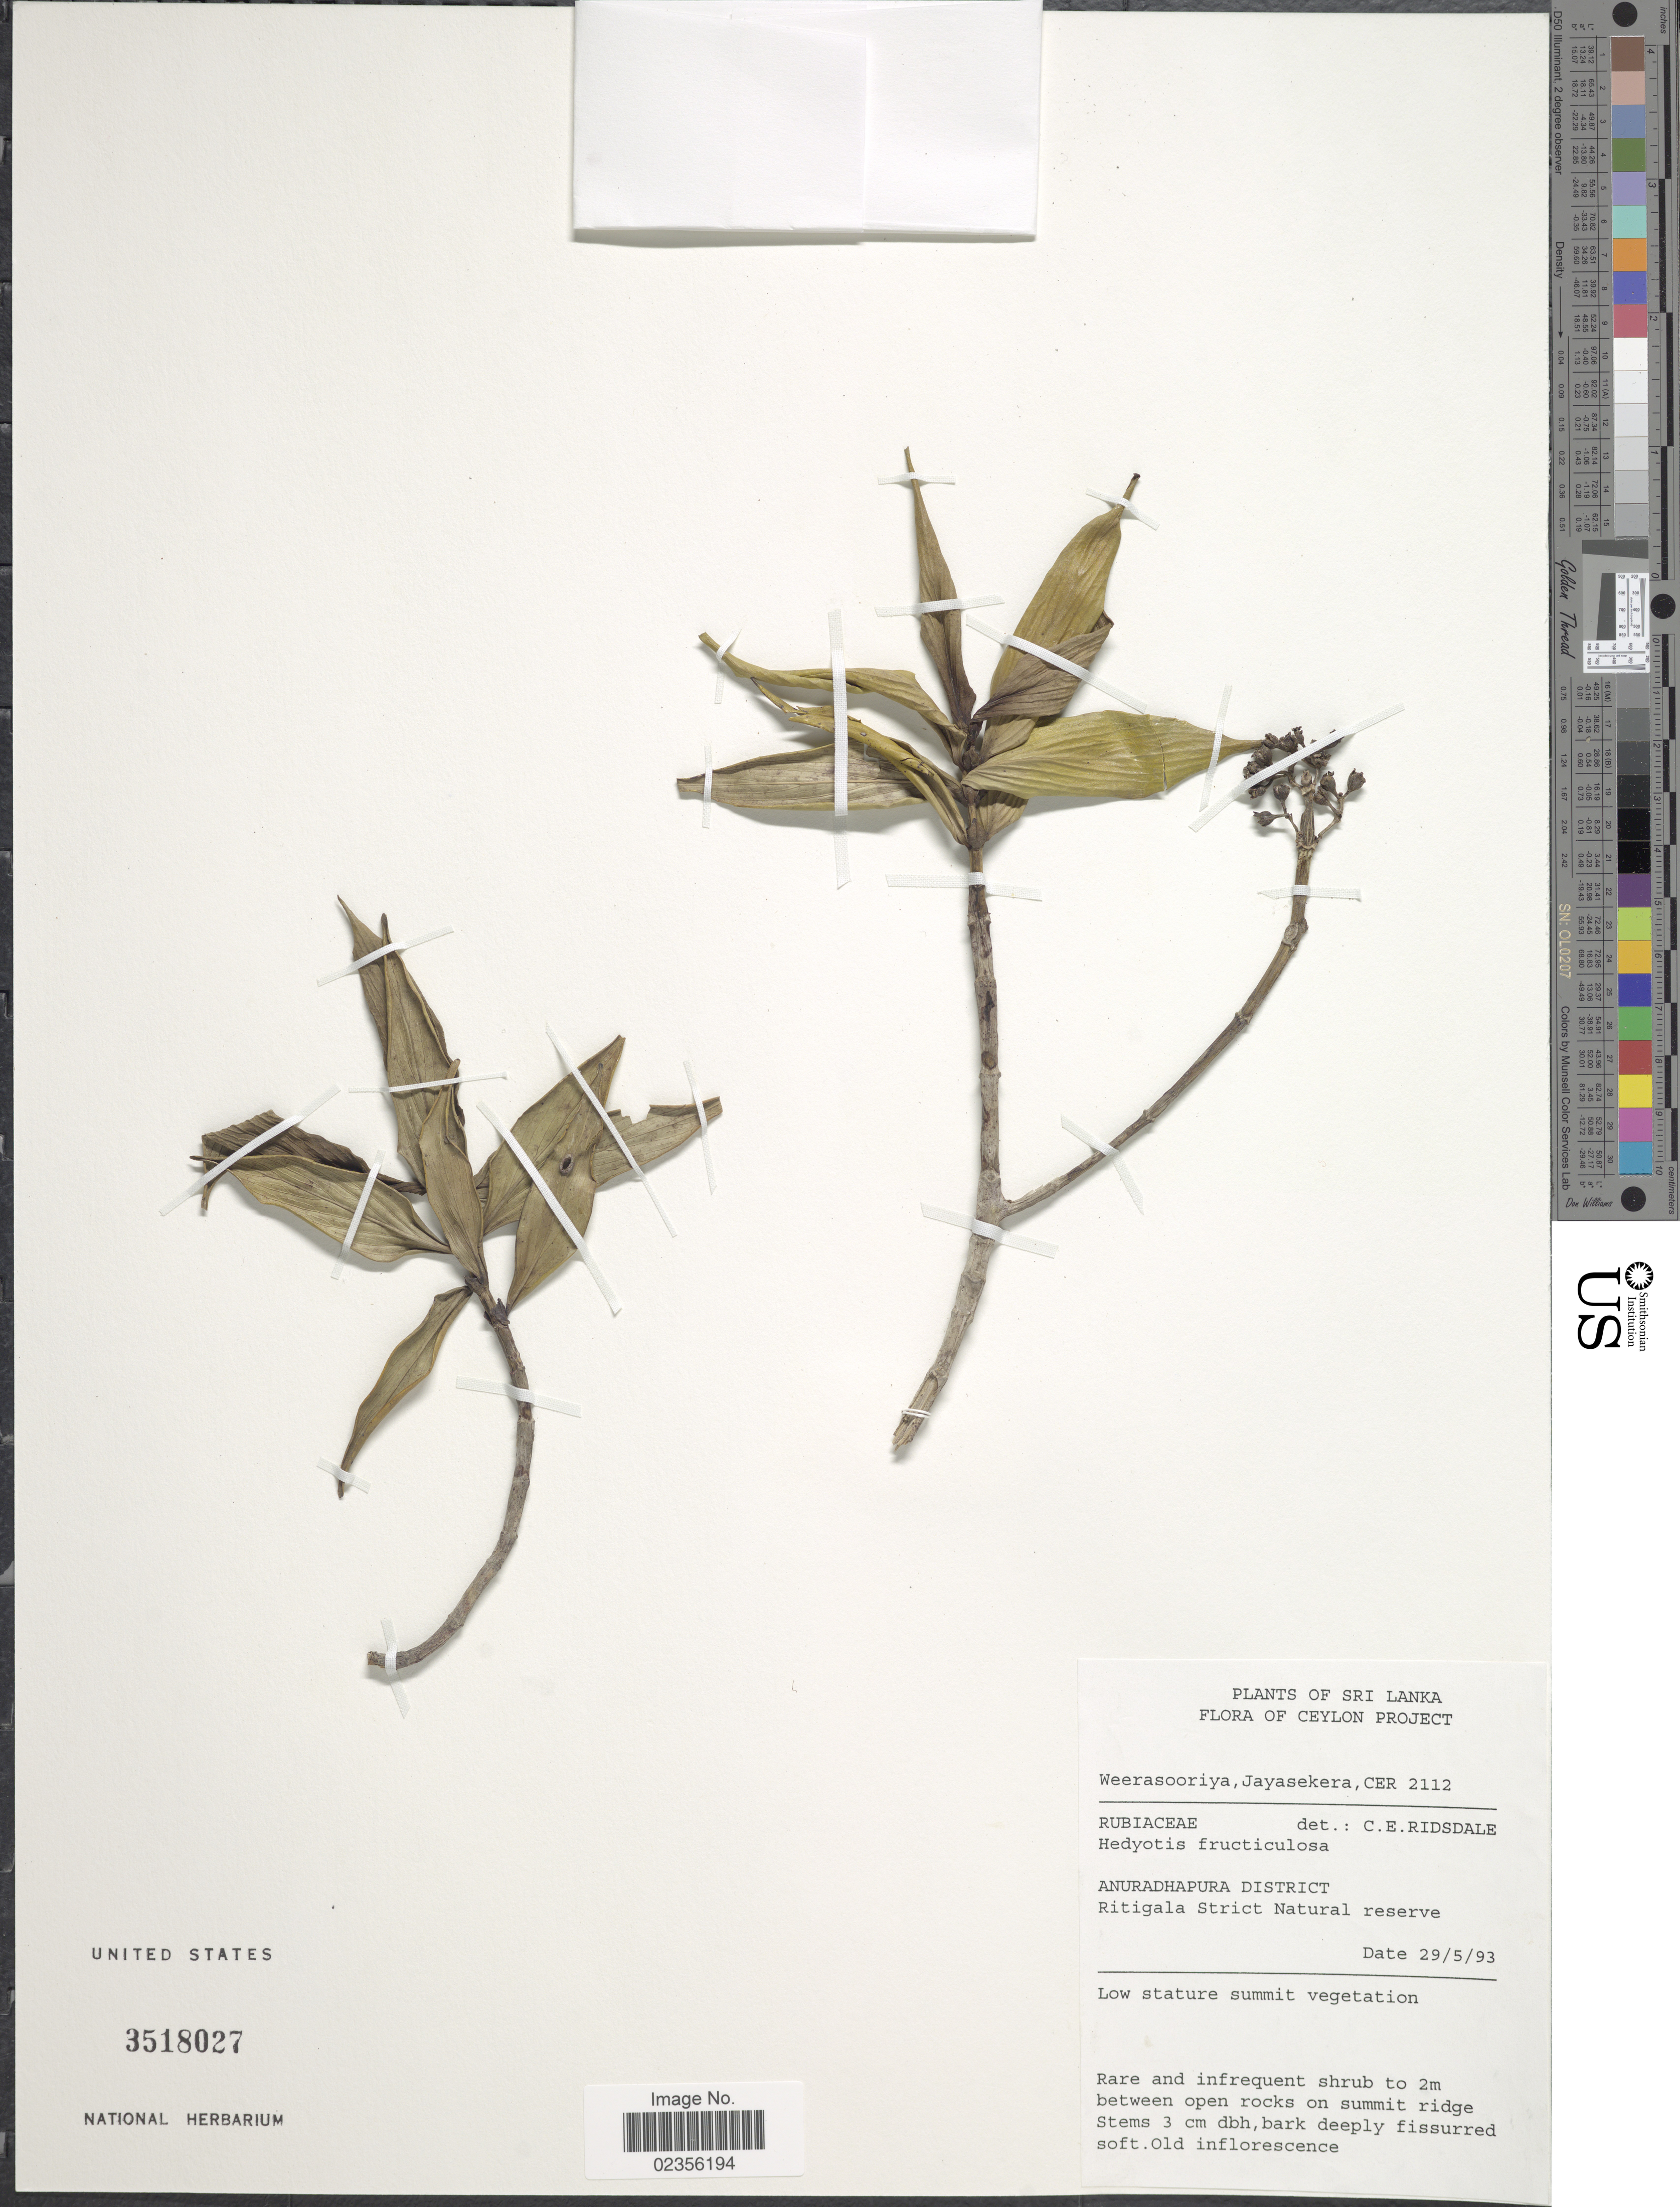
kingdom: Plantae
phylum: Tracheophyta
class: Magnoliopsida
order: Gentianales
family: Rubiaceae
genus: Hedyotis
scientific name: Hedyotis fruticulosa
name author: Volk.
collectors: A. Weerasooriya & -. Jayasekera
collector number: CER 2112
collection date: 1993-05-29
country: Sri Lanka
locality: Ceylon, Anuradhapura District. Ritigala Strict Natural reserve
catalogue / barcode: US 3518027